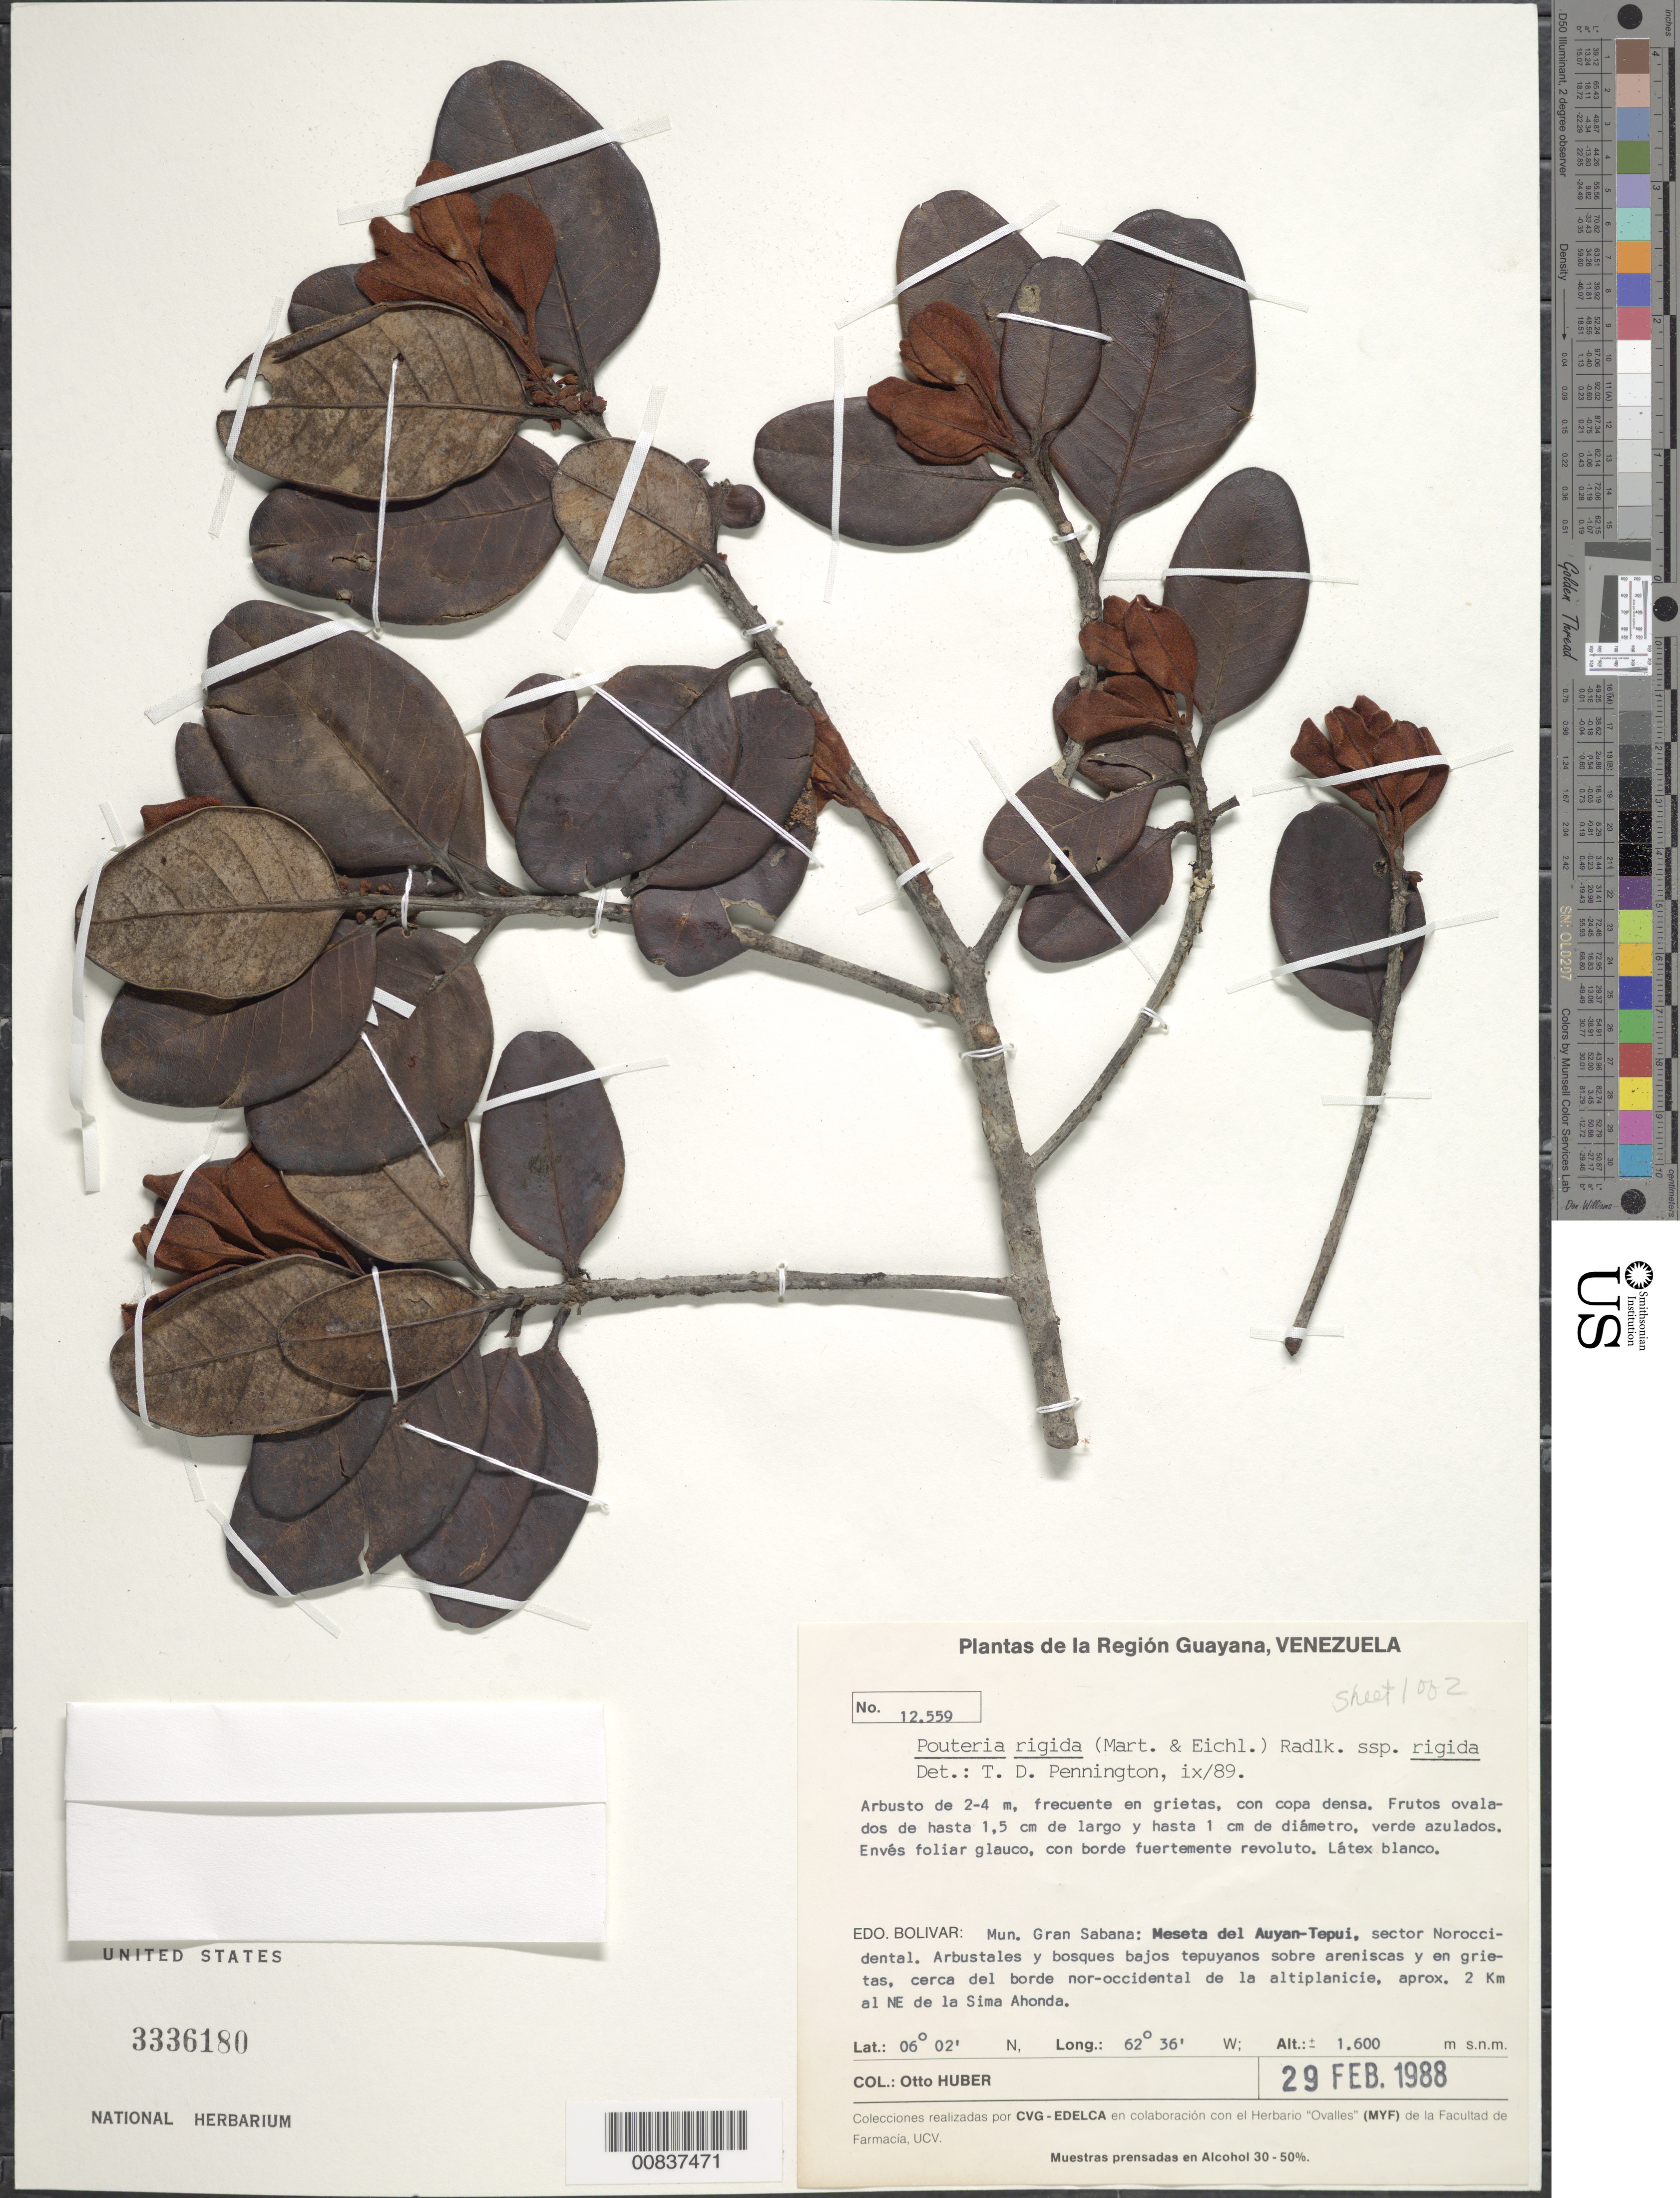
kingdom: Plantae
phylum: Tracheophyta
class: Magnoliopsida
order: Ericales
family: Sapotaceae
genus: Pouteria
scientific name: Pouteria rigida subsp. rigida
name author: (Mart. & Eichler) Radlk.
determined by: Pennington, T. D., (K)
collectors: O. Huber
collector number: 12559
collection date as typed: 29-Feb-88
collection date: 1988-02-29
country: Venezuela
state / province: Bolívar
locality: Mun. Gran Sabana, Meseta del Auyan-tepuí, sector noroccidental, aprox. 2 km al NE de la Sima Ahonda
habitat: En grietas; Arbutstales y bosques tepuyanos sobre arensicas y en grietas, cerce del borde nor-occidental de la altiplanicie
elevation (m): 1600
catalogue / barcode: US 3336180